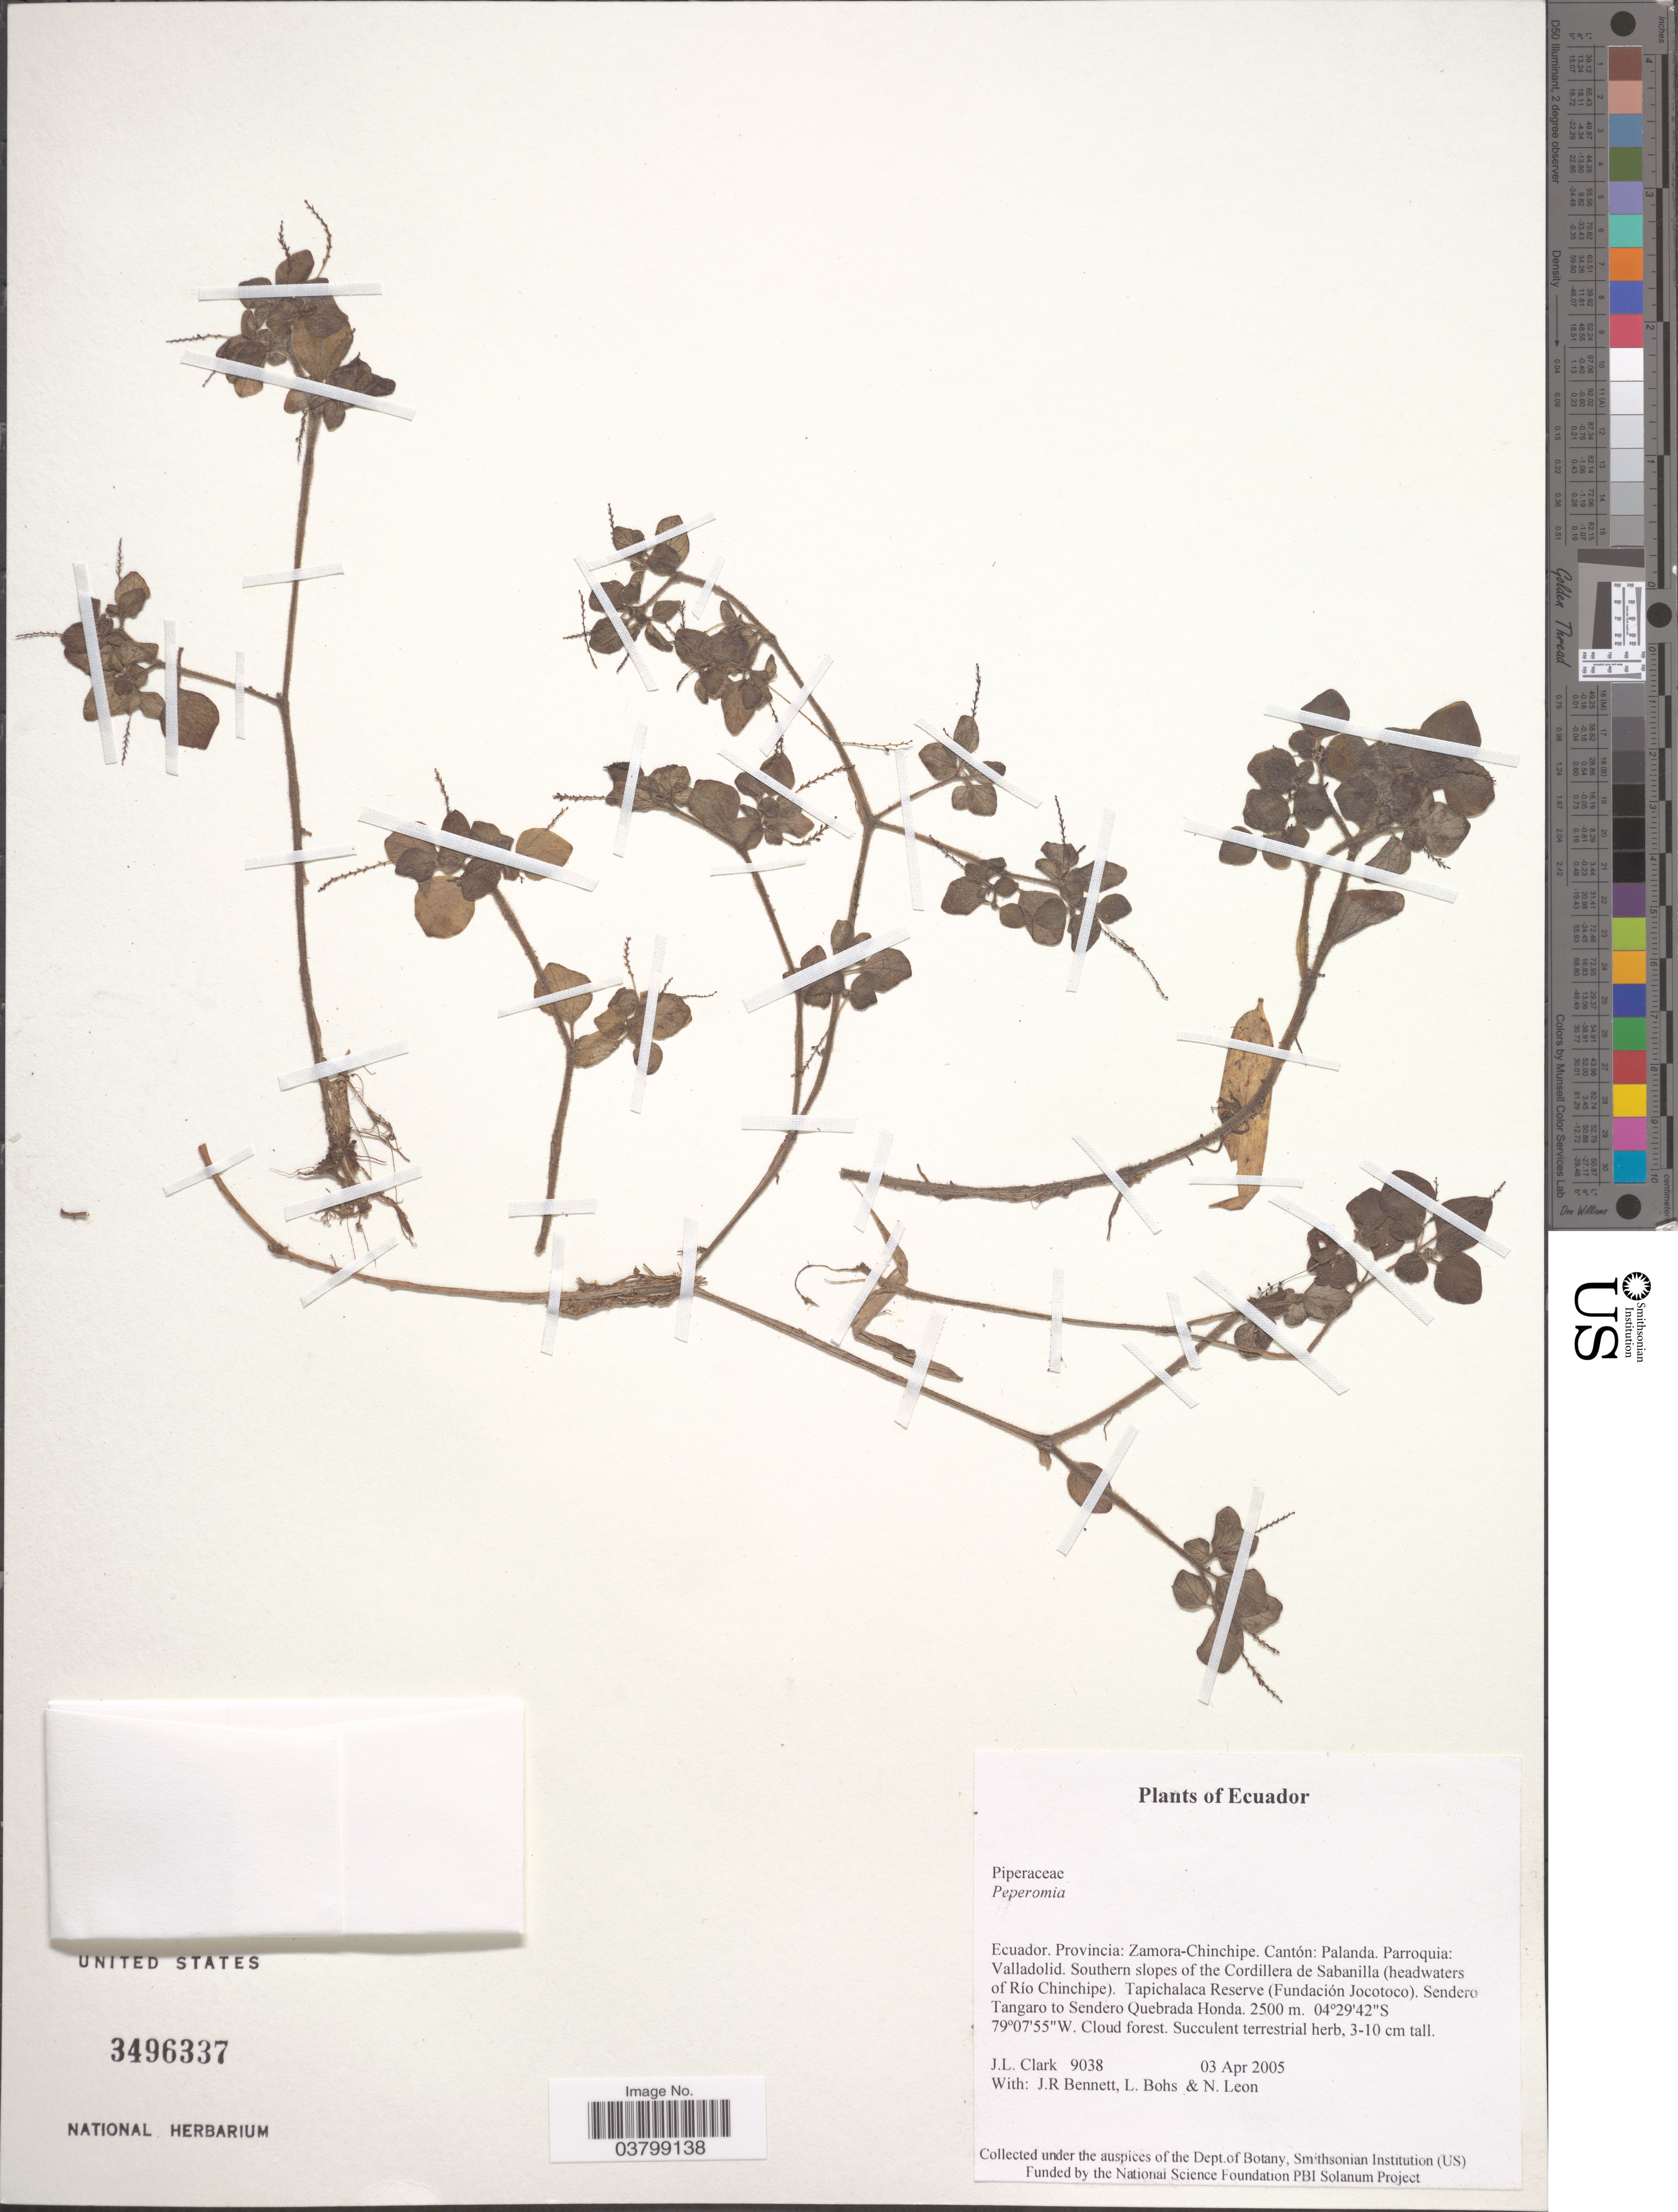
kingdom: Plantae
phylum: Tracheophyta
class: Magnoliopsida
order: Piperales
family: Piperaceae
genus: Peperomia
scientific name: Peperomia hispidula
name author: (Sw.) A. Dietr.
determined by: Jiménez, José Estaban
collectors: J. L. Clark, J. R. Bennett, L. A. Bohs & N. Leon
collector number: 9038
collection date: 2005-04-03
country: Ecuador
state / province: Zamora-Chinchipe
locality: Cantón: Palanda. Parroquia: Valladolid. Southern slopes of the Cordillera de Sabanilla (headwaters of Río Chinchipe). Tapichalaca Reserve (Fundación Jocotoco). Sendero Tangaro to Sendero Quebrada Honda.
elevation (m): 2500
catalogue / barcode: US 3496337